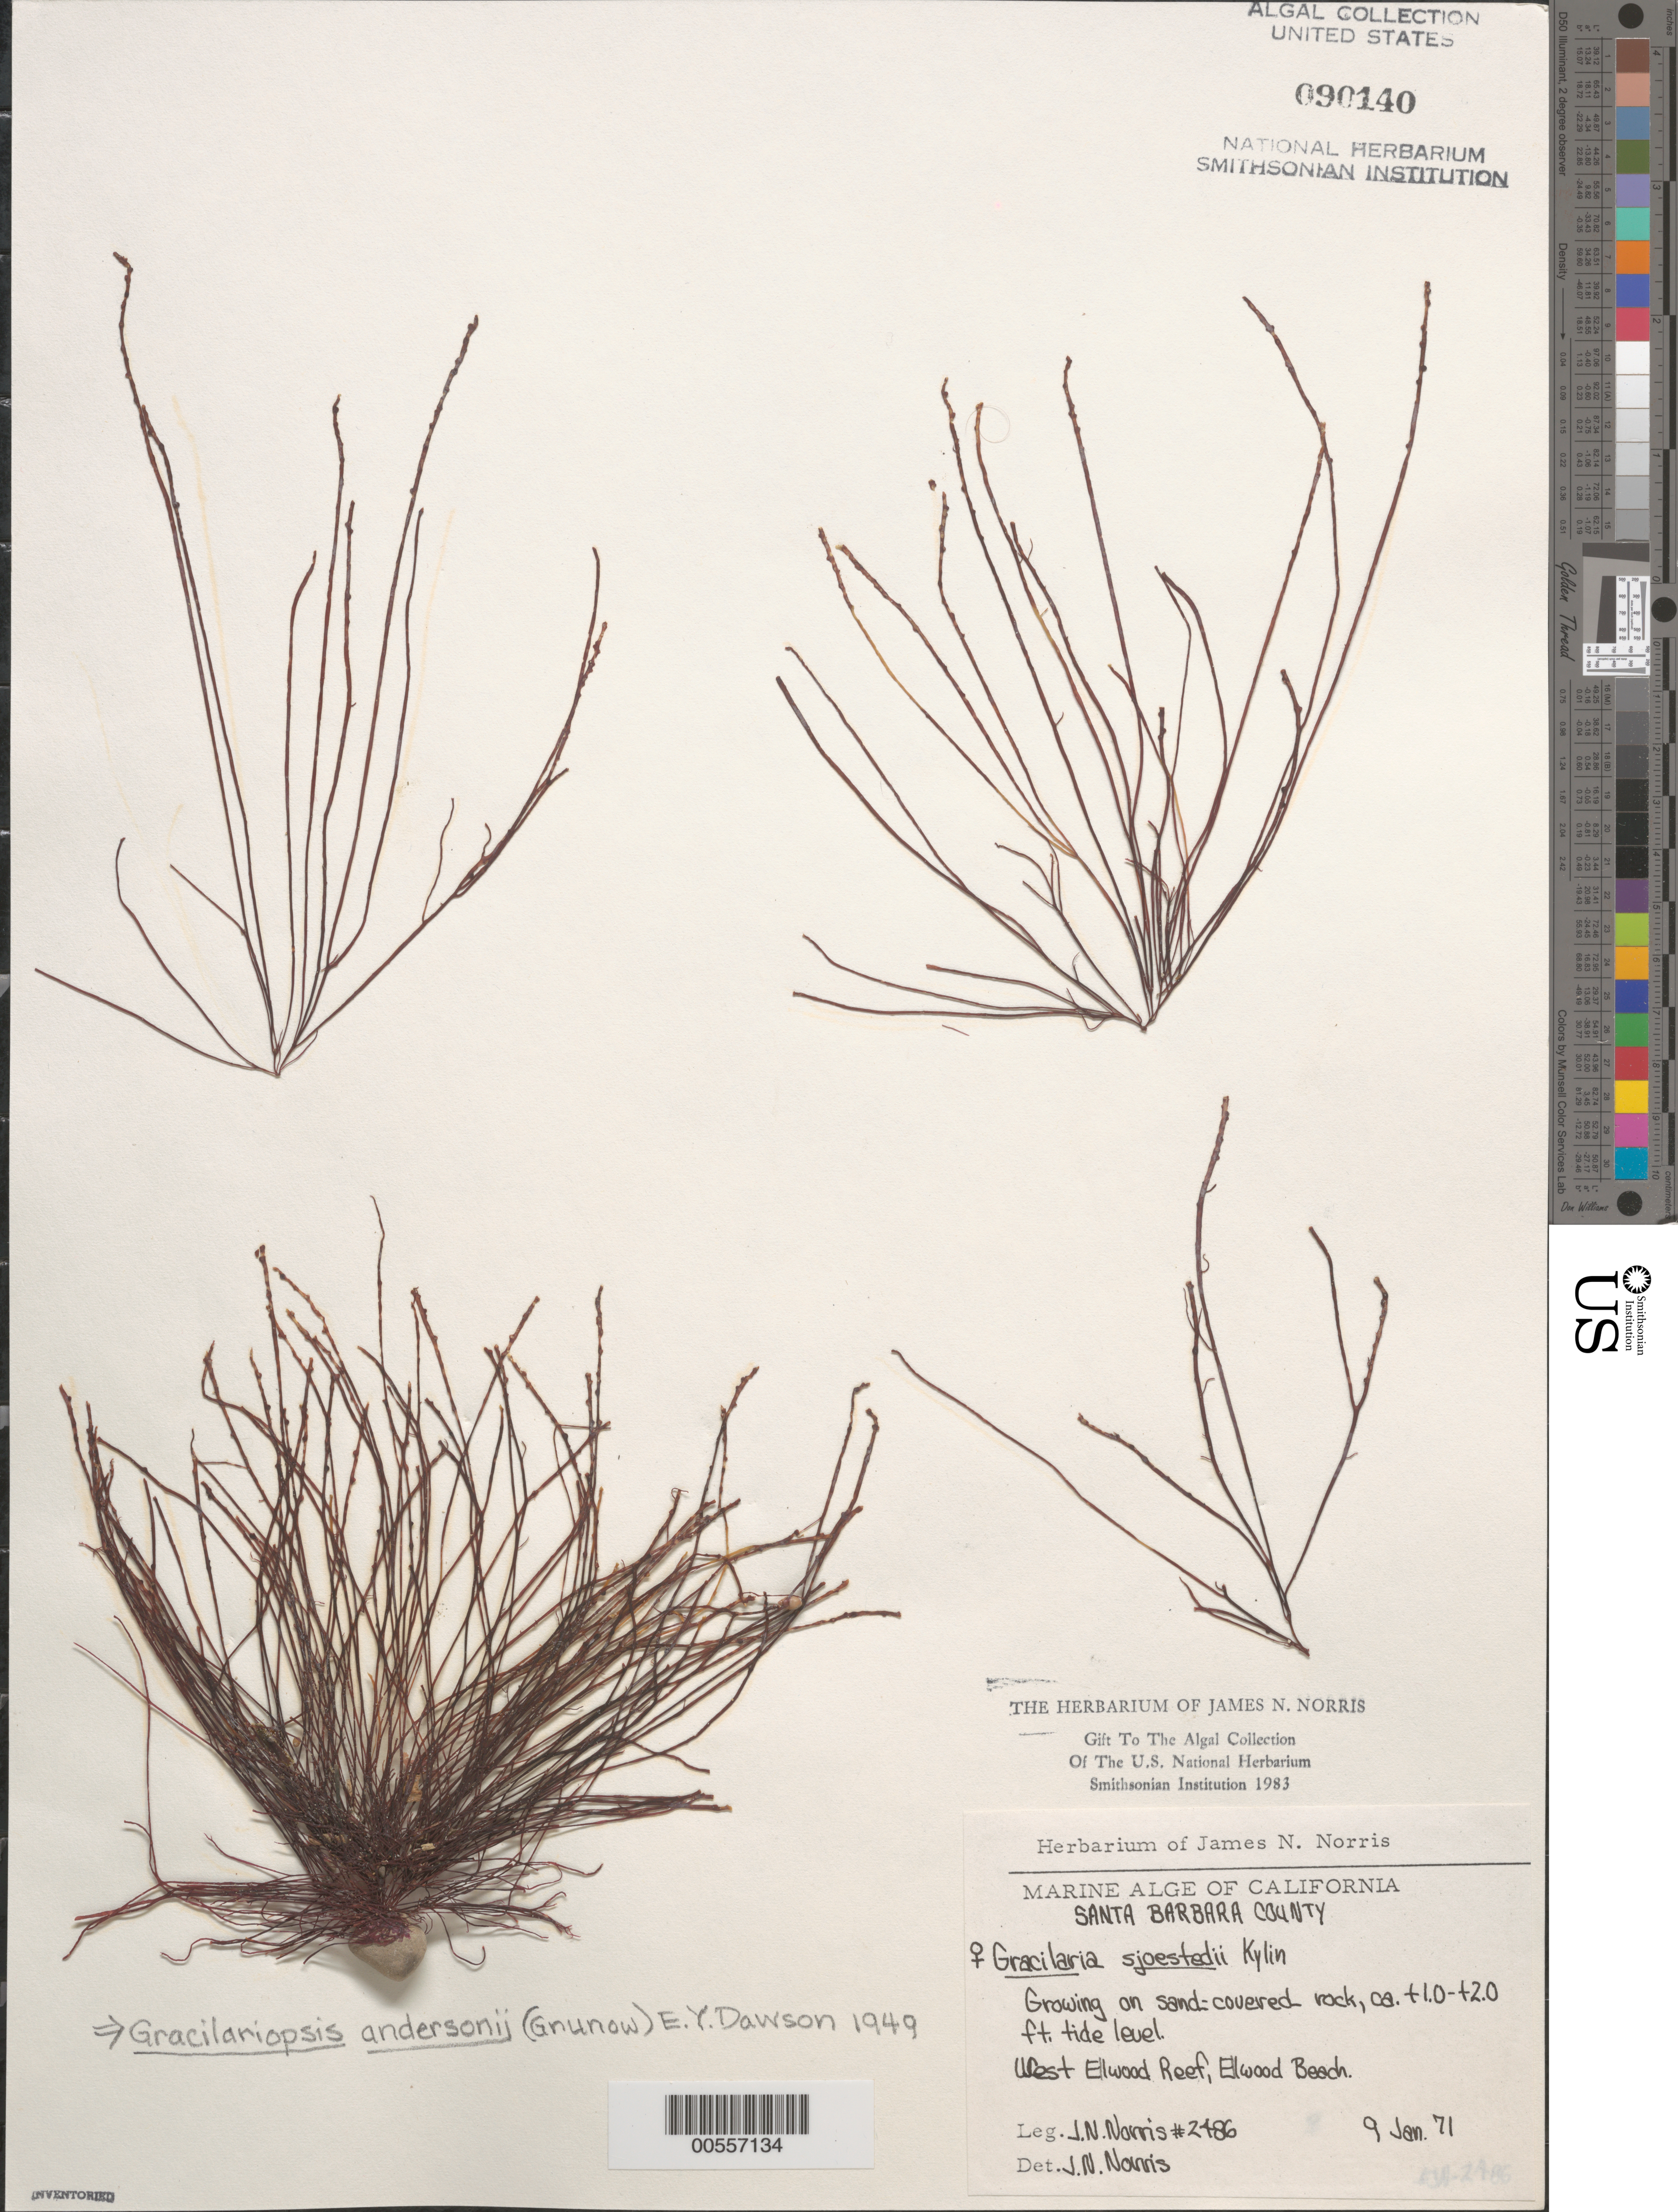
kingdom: Plantae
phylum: Rhodophyta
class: Florideophyceae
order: Gracilariales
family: Gracilariaceae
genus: Gracilariopsis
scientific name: Gracilariopsis andersonii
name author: (Grunow) E.Y. Dawson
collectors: J. N. Norris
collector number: JN-2486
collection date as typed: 09 Jan 1971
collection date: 1971-01-09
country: United States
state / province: California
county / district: Santa Barbara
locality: West Ellwood Reef, Ellwood Beach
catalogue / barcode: US 90140